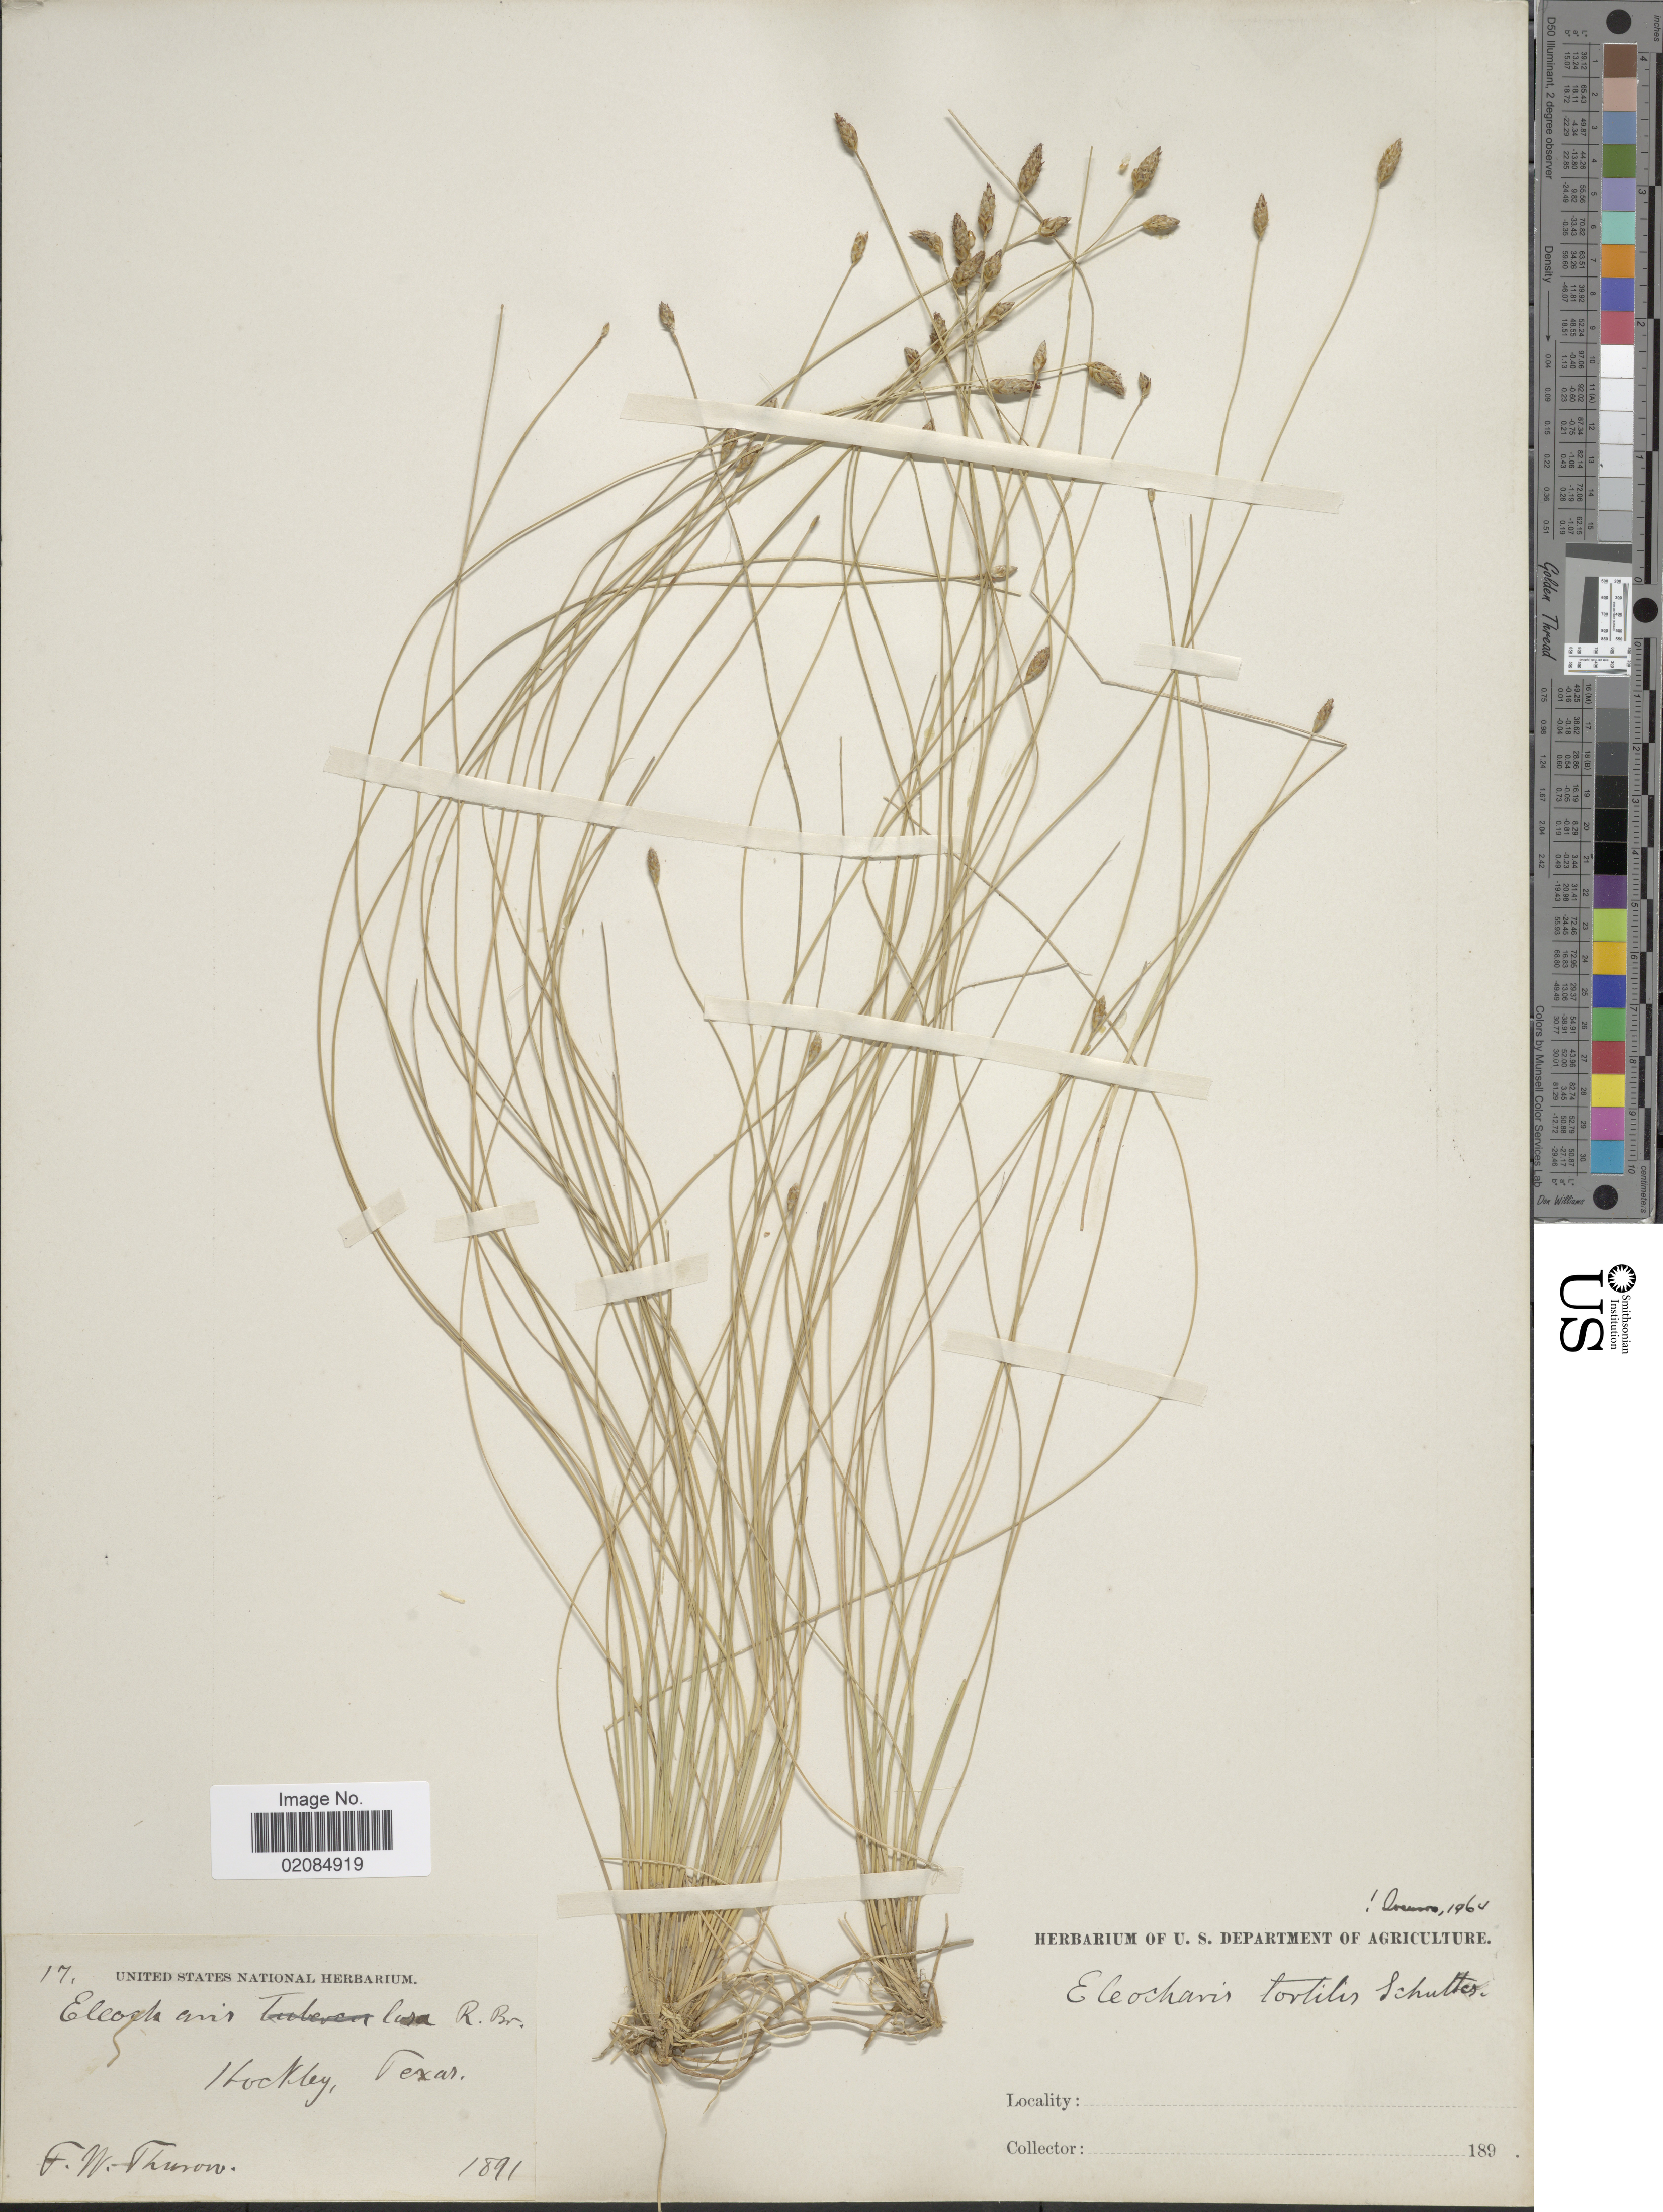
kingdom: Plantae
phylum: Tracheophyta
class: Liliopsida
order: Poales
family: Cyperaceae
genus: Eleocharis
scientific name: Eleocharis tortilis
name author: (Link) Schult.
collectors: F. W. Thurow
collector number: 17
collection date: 1891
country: United States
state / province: Texas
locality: Hockley